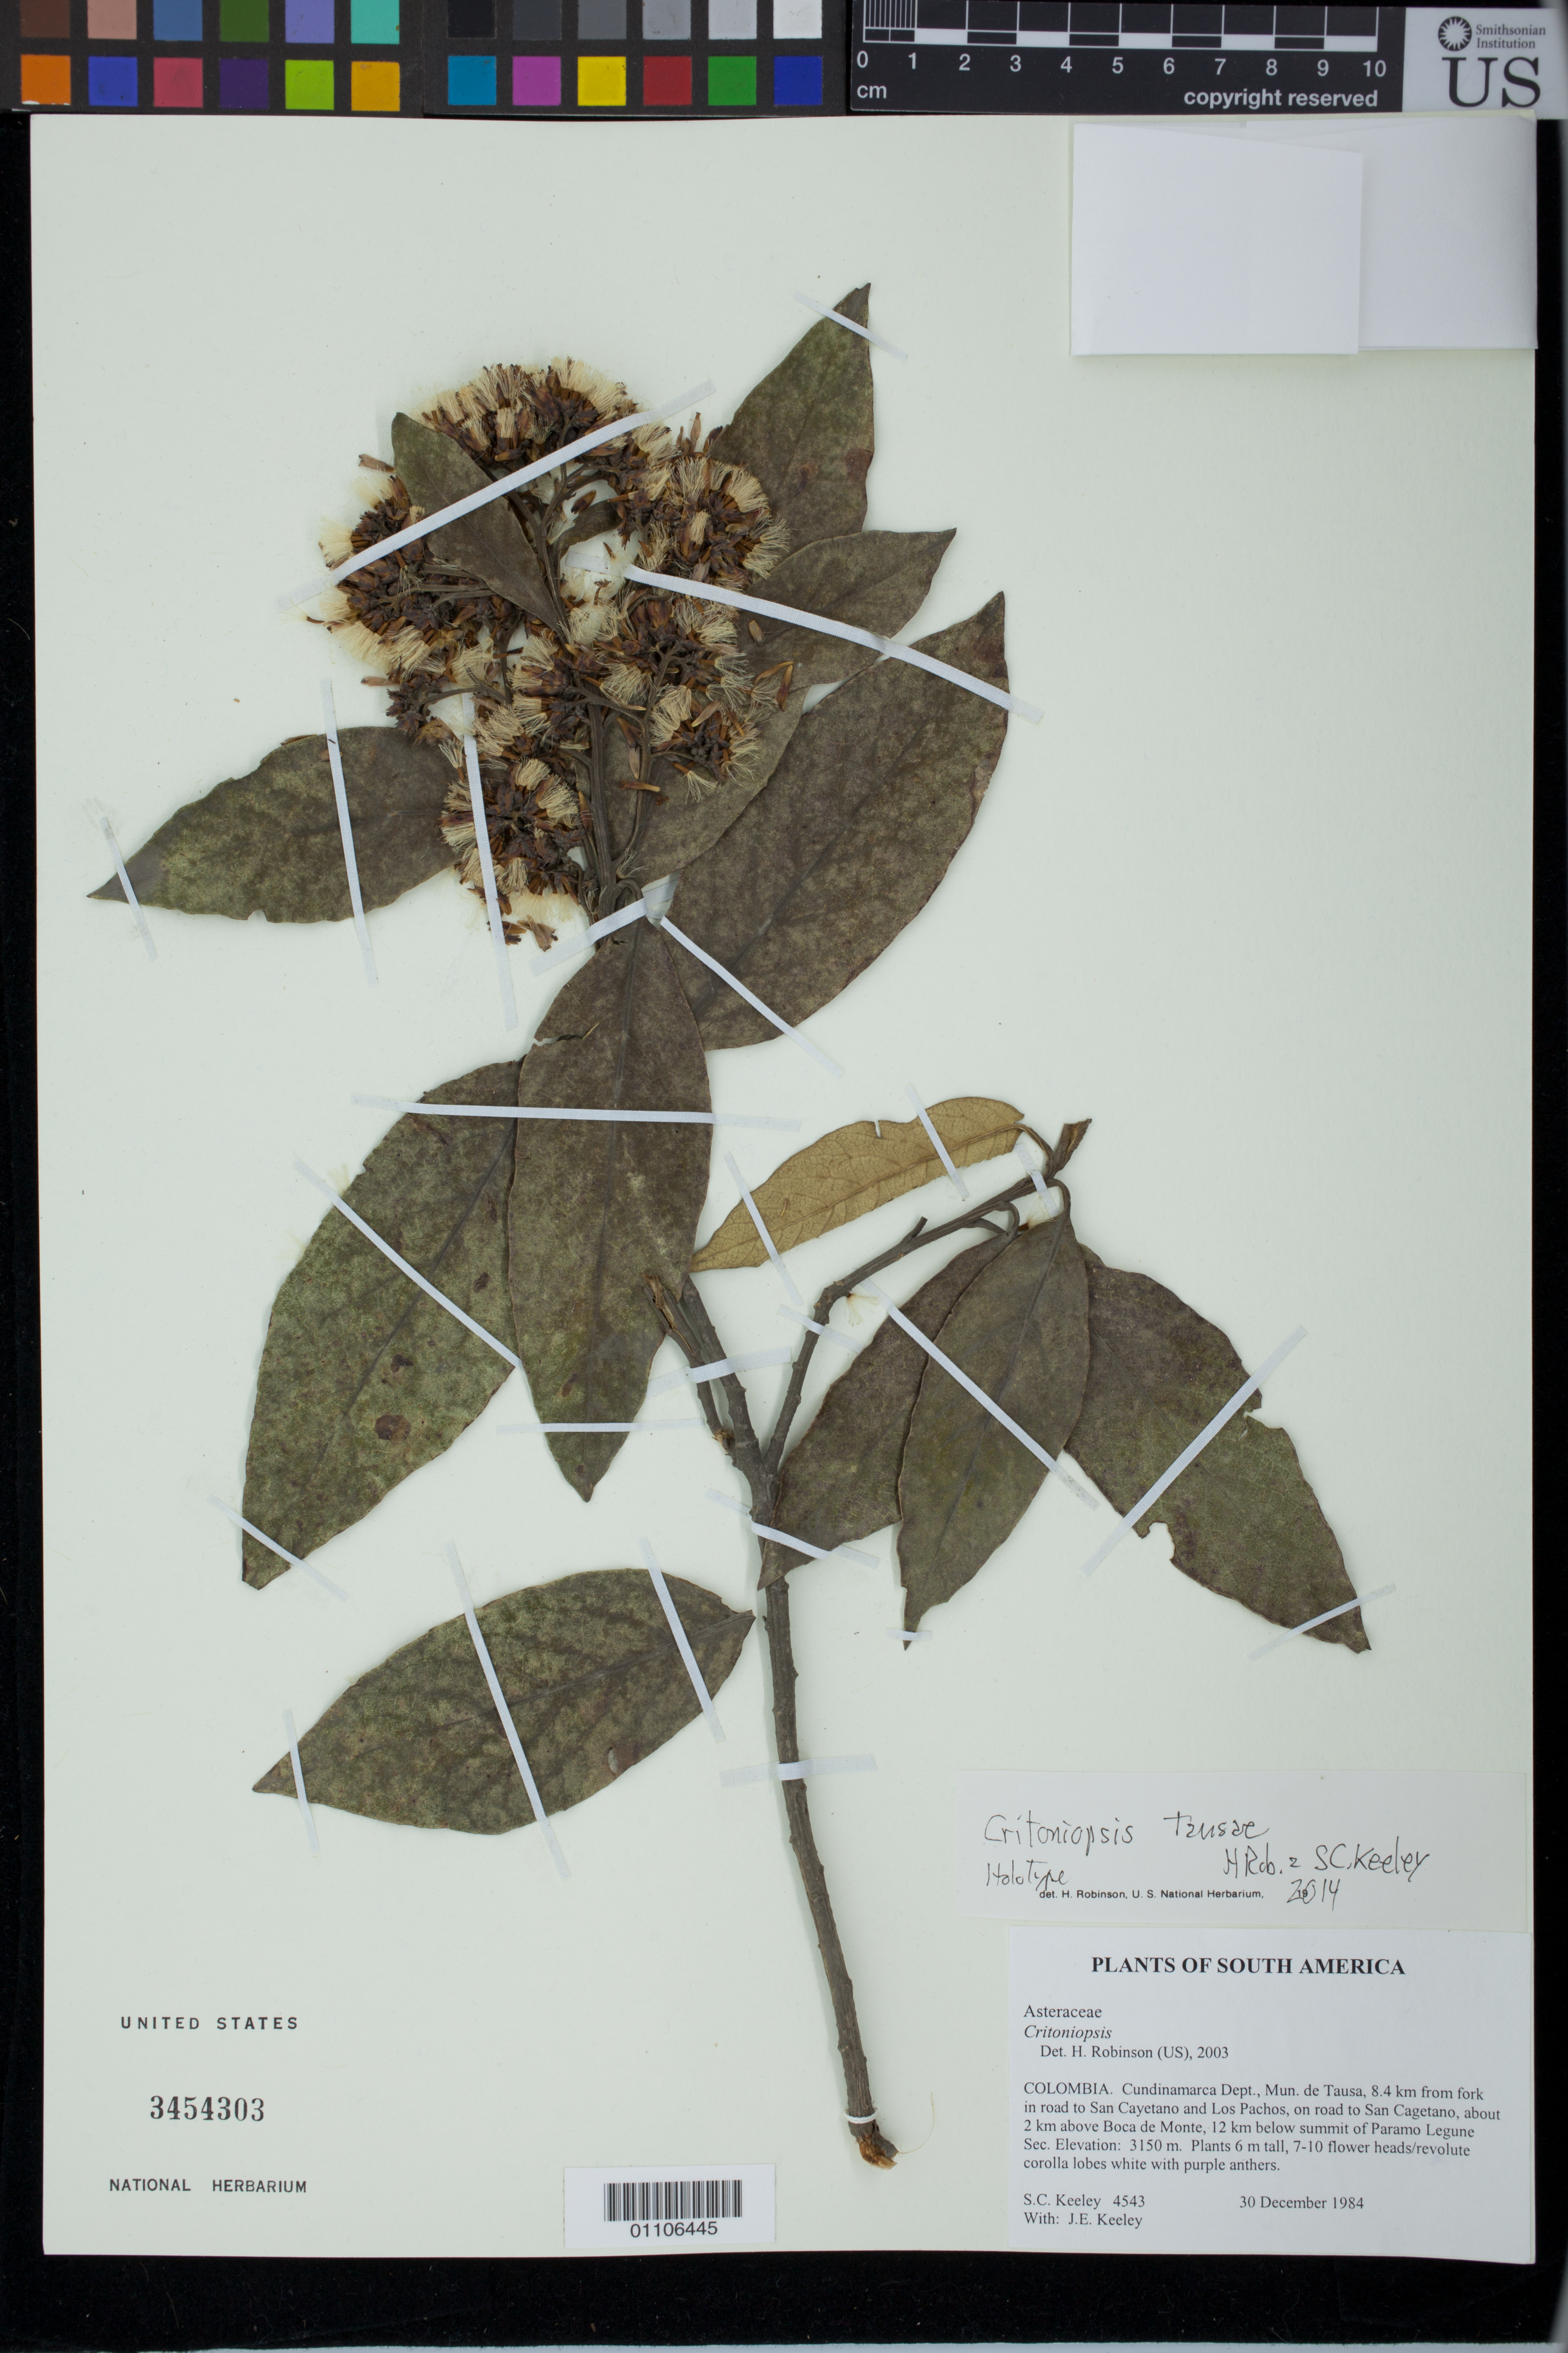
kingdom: Plantae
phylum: Tracheophyta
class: Magnoliopsida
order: Asterales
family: Asteraceae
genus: Critoniopsis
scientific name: Critoniopsis tausae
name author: H. Rob. & S.C. Keeley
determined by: Robinson, Harold E., (US)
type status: Holotype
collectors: S. C. Keeley & J. E. Keeley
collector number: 4543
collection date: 1984-12-30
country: Colombia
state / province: Cundinamarca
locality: Cundinamarca Dept., Mun. de Tausa, 8.4 km from fork in road to San Cayetano and Los Pachos, on road to San Cagetano, about 2 km above Boca de Monte, 12 km below summit of Paramo Legune Sec.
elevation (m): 3150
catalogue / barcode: US 3454303